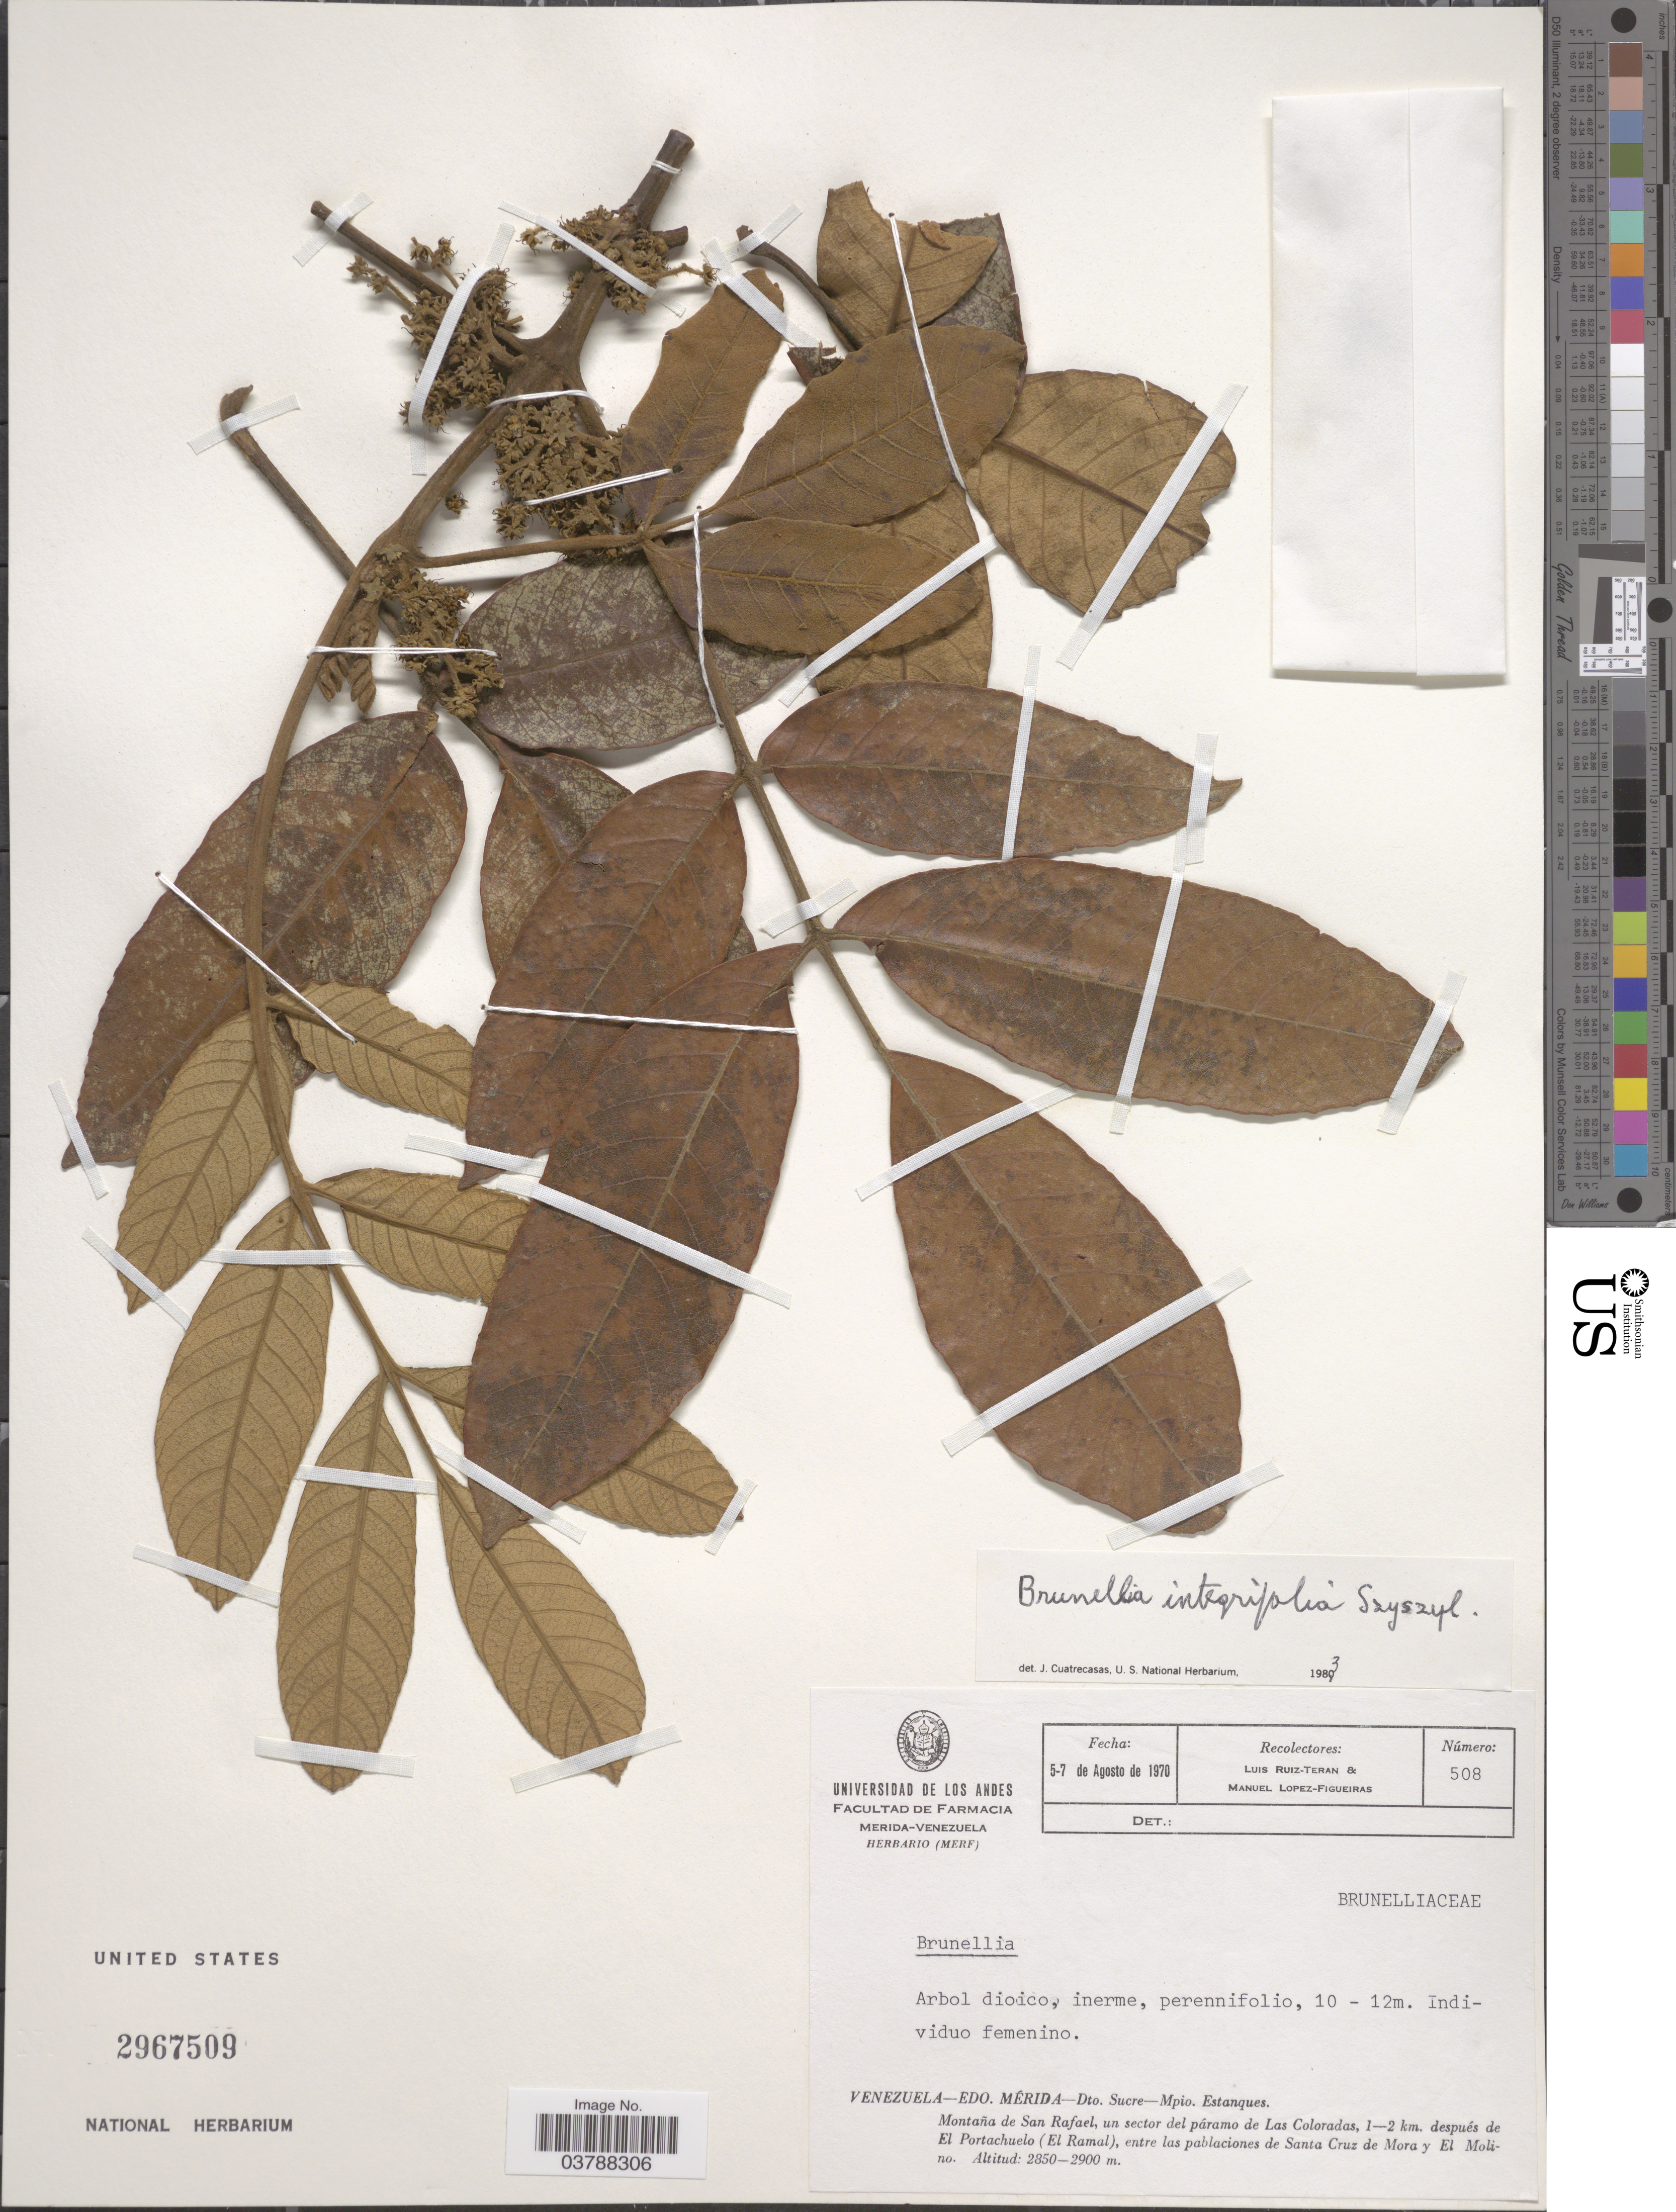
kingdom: Plantae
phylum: Tracheophyta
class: Magnoliopsida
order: Oxalidales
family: Brunelliaceae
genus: Brunellia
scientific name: Brunellia integrifolia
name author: Szyszyl.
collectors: L. E. Ruíz-Terán & M. López Figueiras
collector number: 508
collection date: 1970-08-05/1970-08-07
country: Venezuela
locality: Edo. Mérida-Dto. Sucre-Mpio. Estanques. Montaña de Rafael, un sector del páramo de Las Coloradas, 1-2 km. después de El Portachuelo (El Ramal), entre las pablaciones de Santa Cruz de Mora y El Molino.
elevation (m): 2850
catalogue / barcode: US 2967509